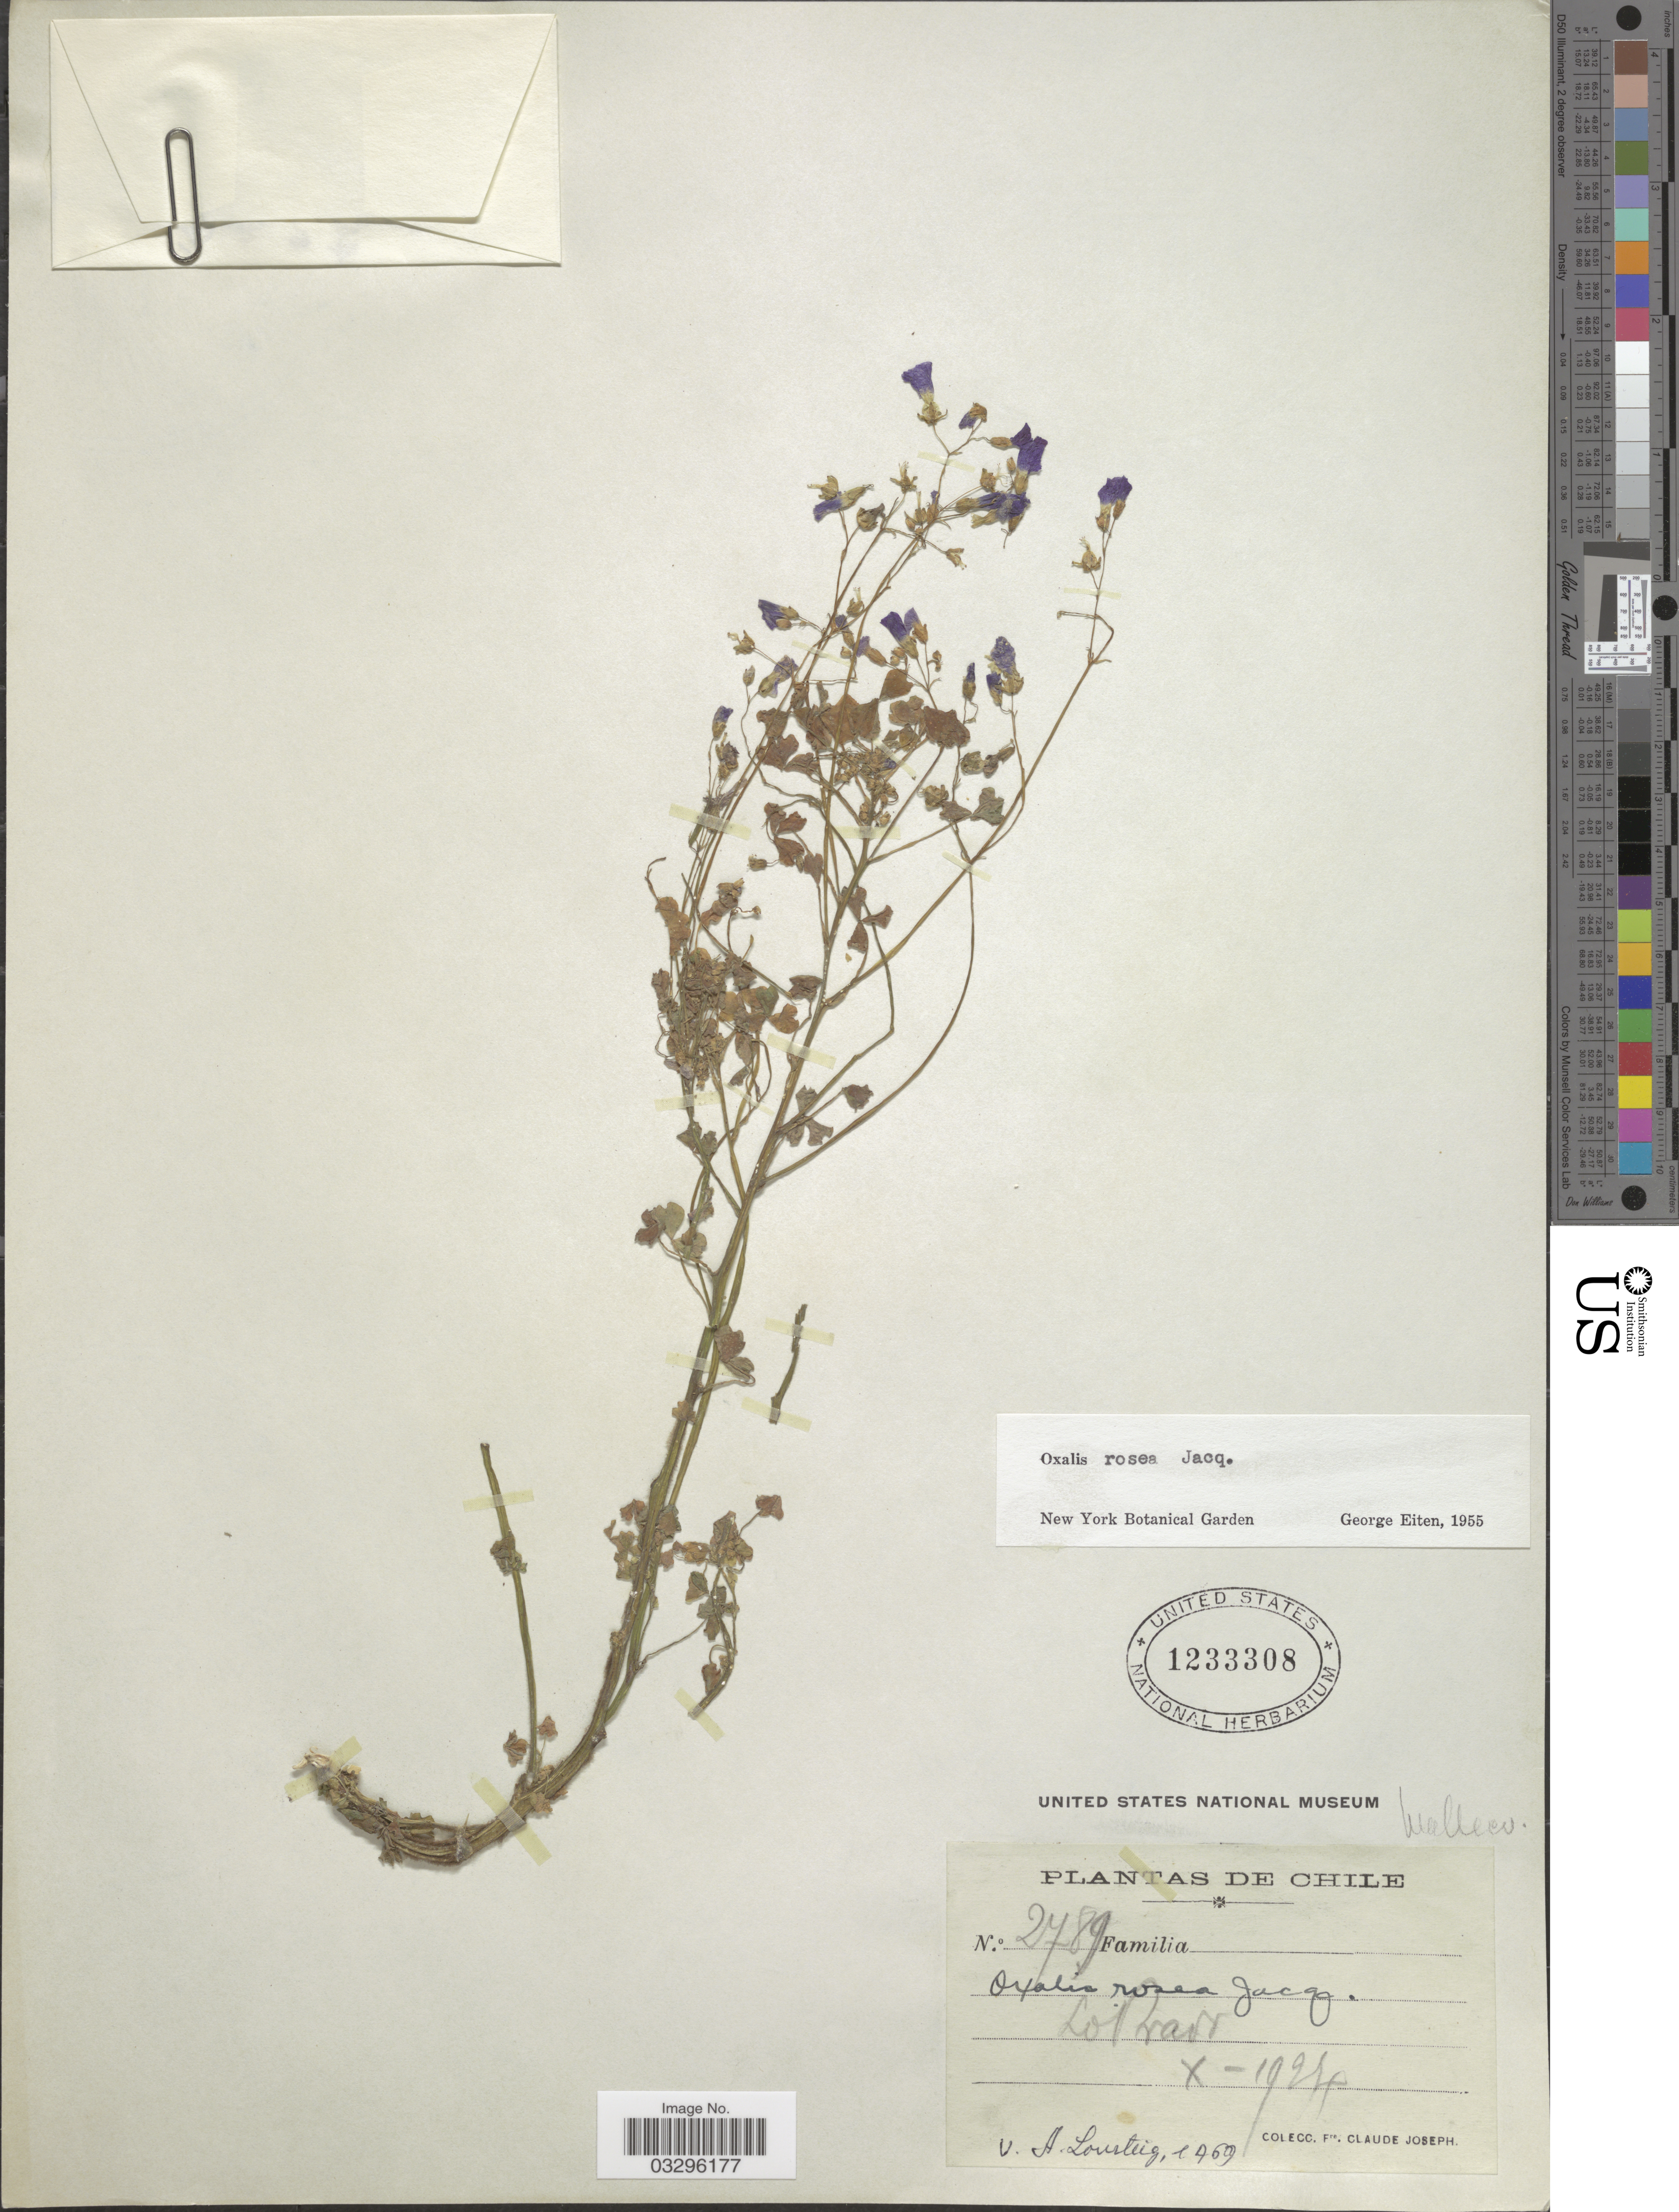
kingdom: Plantae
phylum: Tracheophyta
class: Magnoliopsida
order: Oxalidales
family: Oxalidaceae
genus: Oxalis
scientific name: Oxalis rosea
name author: Jacq.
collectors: Bro. Claude-Joseph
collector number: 2789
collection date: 1924-10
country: Chile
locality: Lo Prado.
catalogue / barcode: US 1233308